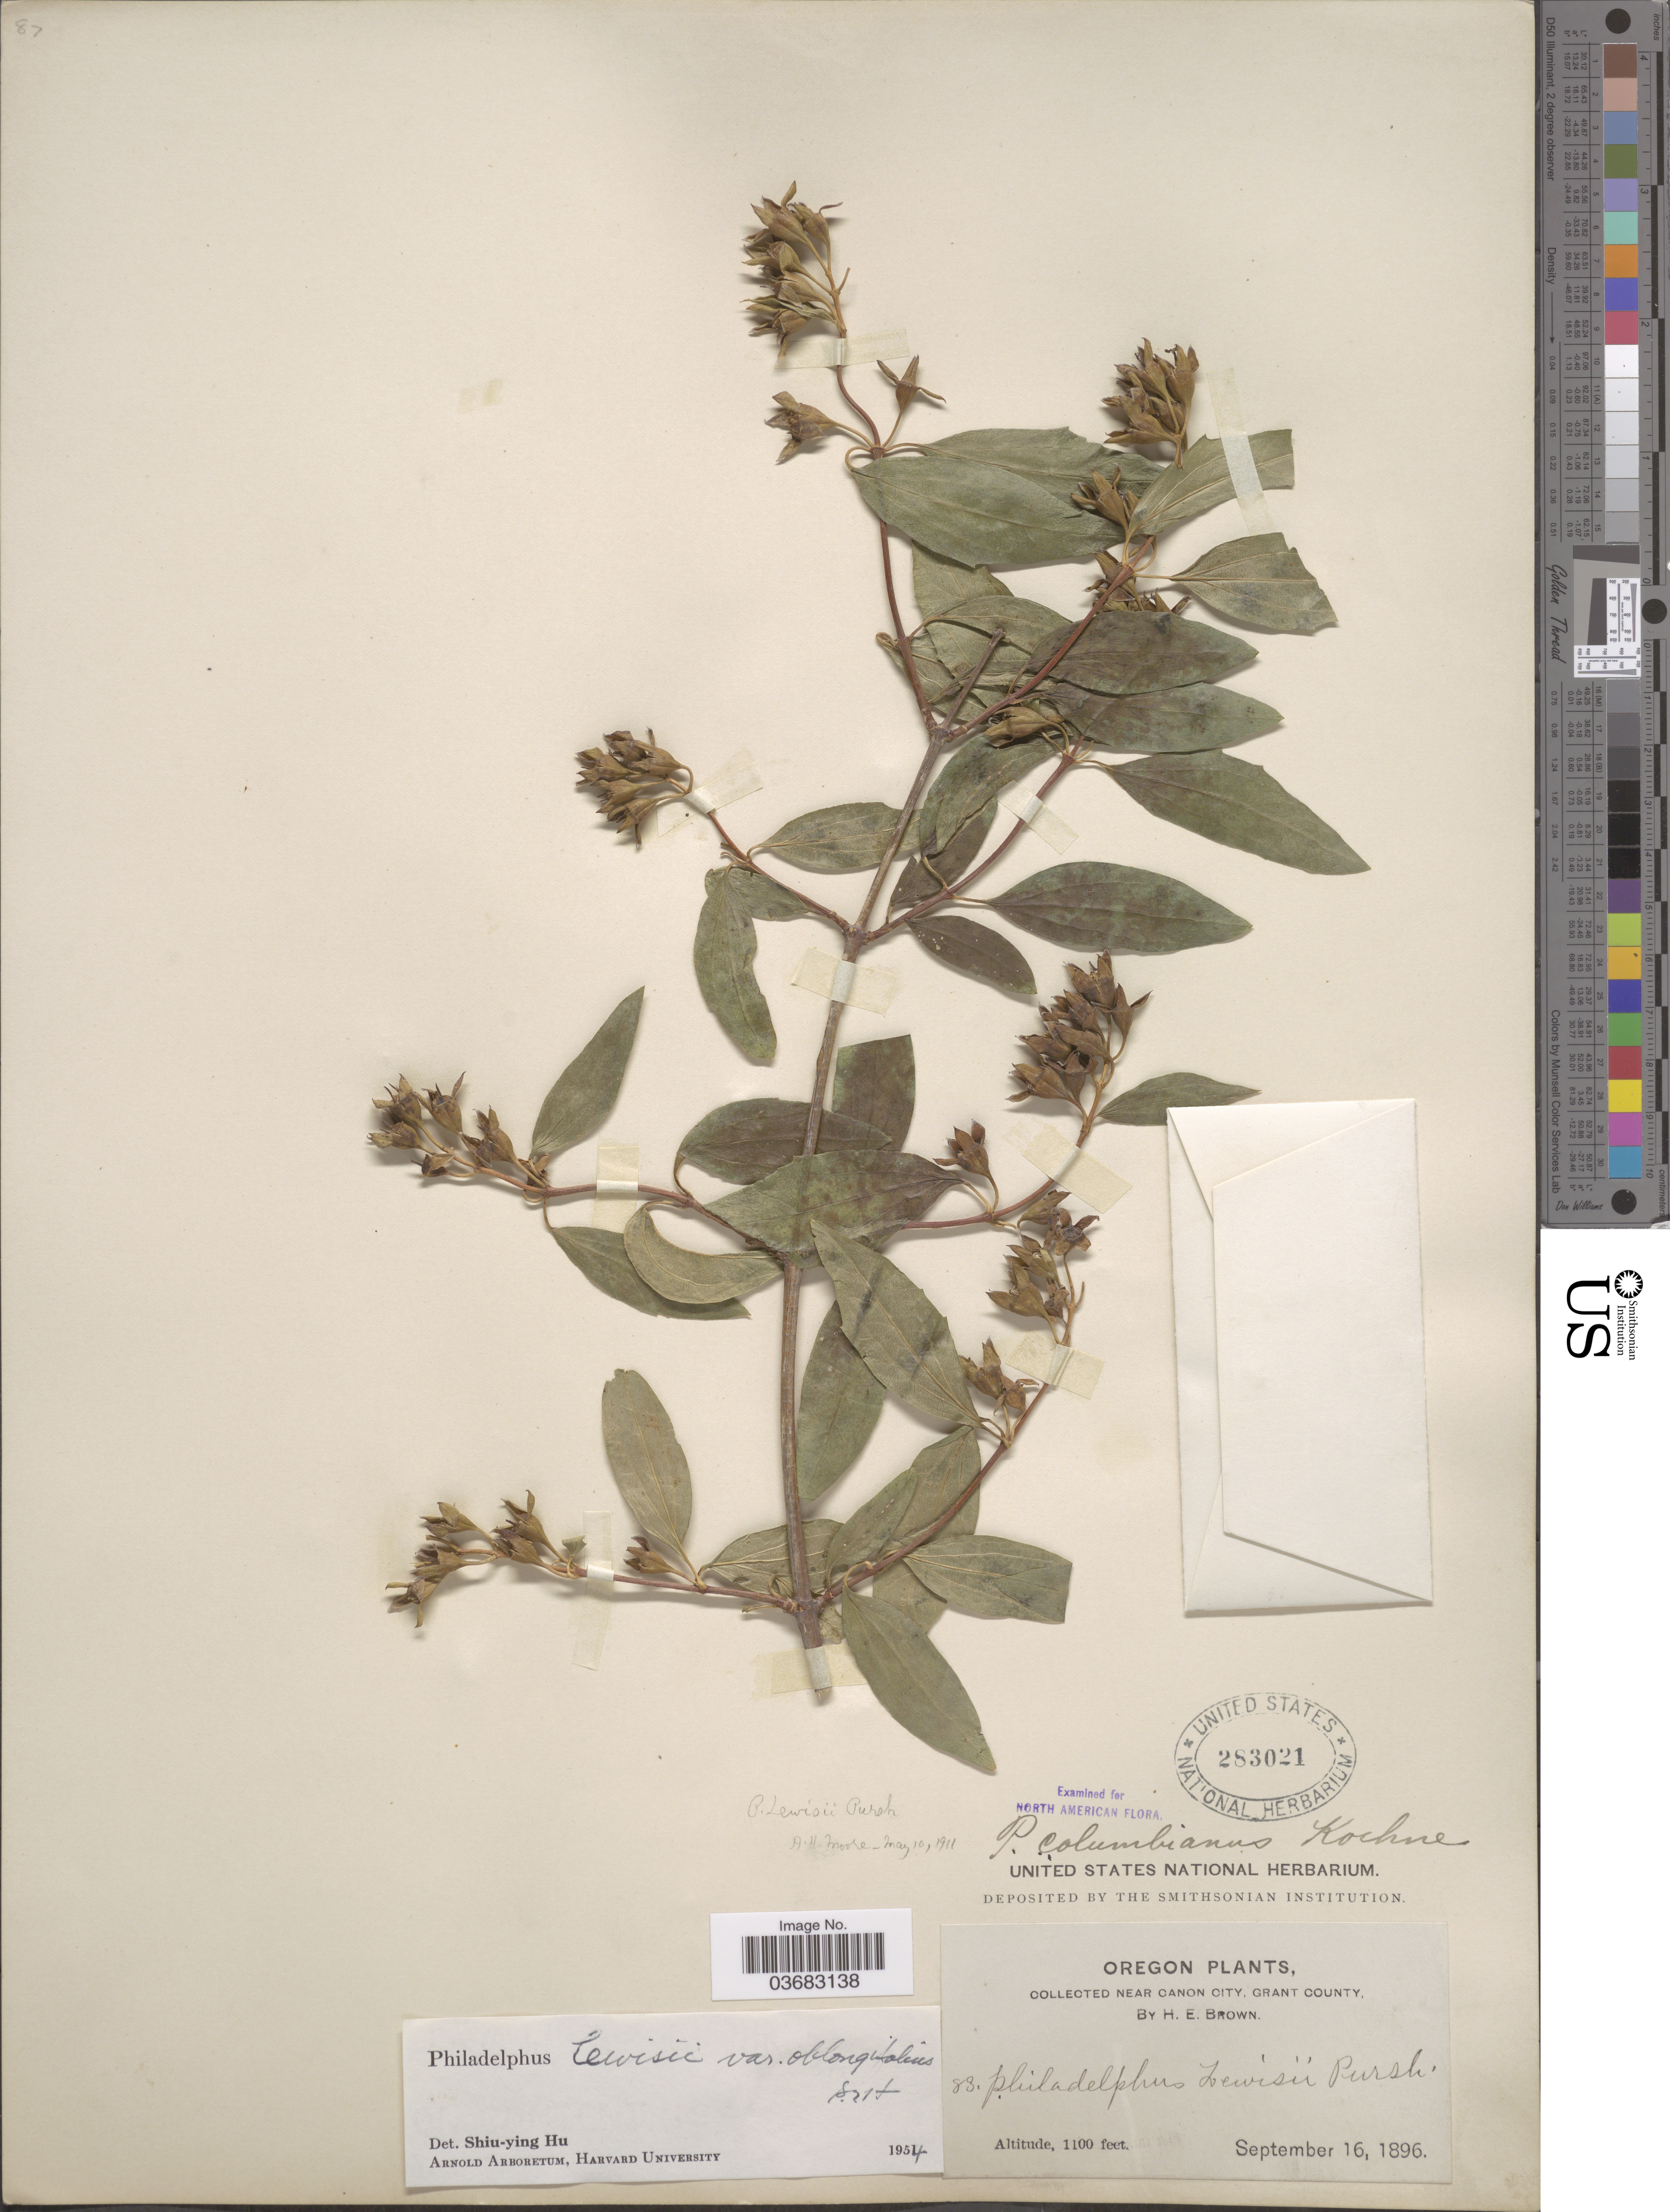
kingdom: Plantae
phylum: Tracheophyta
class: Magnoliopsida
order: Cornales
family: Hydrangeaceae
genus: Philadelphus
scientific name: Philadelphus lewisii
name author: Pursh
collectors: H. E. Brown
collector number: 83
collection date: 1896-09-16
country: United States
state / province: Oregon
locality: Near Canon City, Grant County.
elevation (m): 335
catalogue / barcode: US 283021